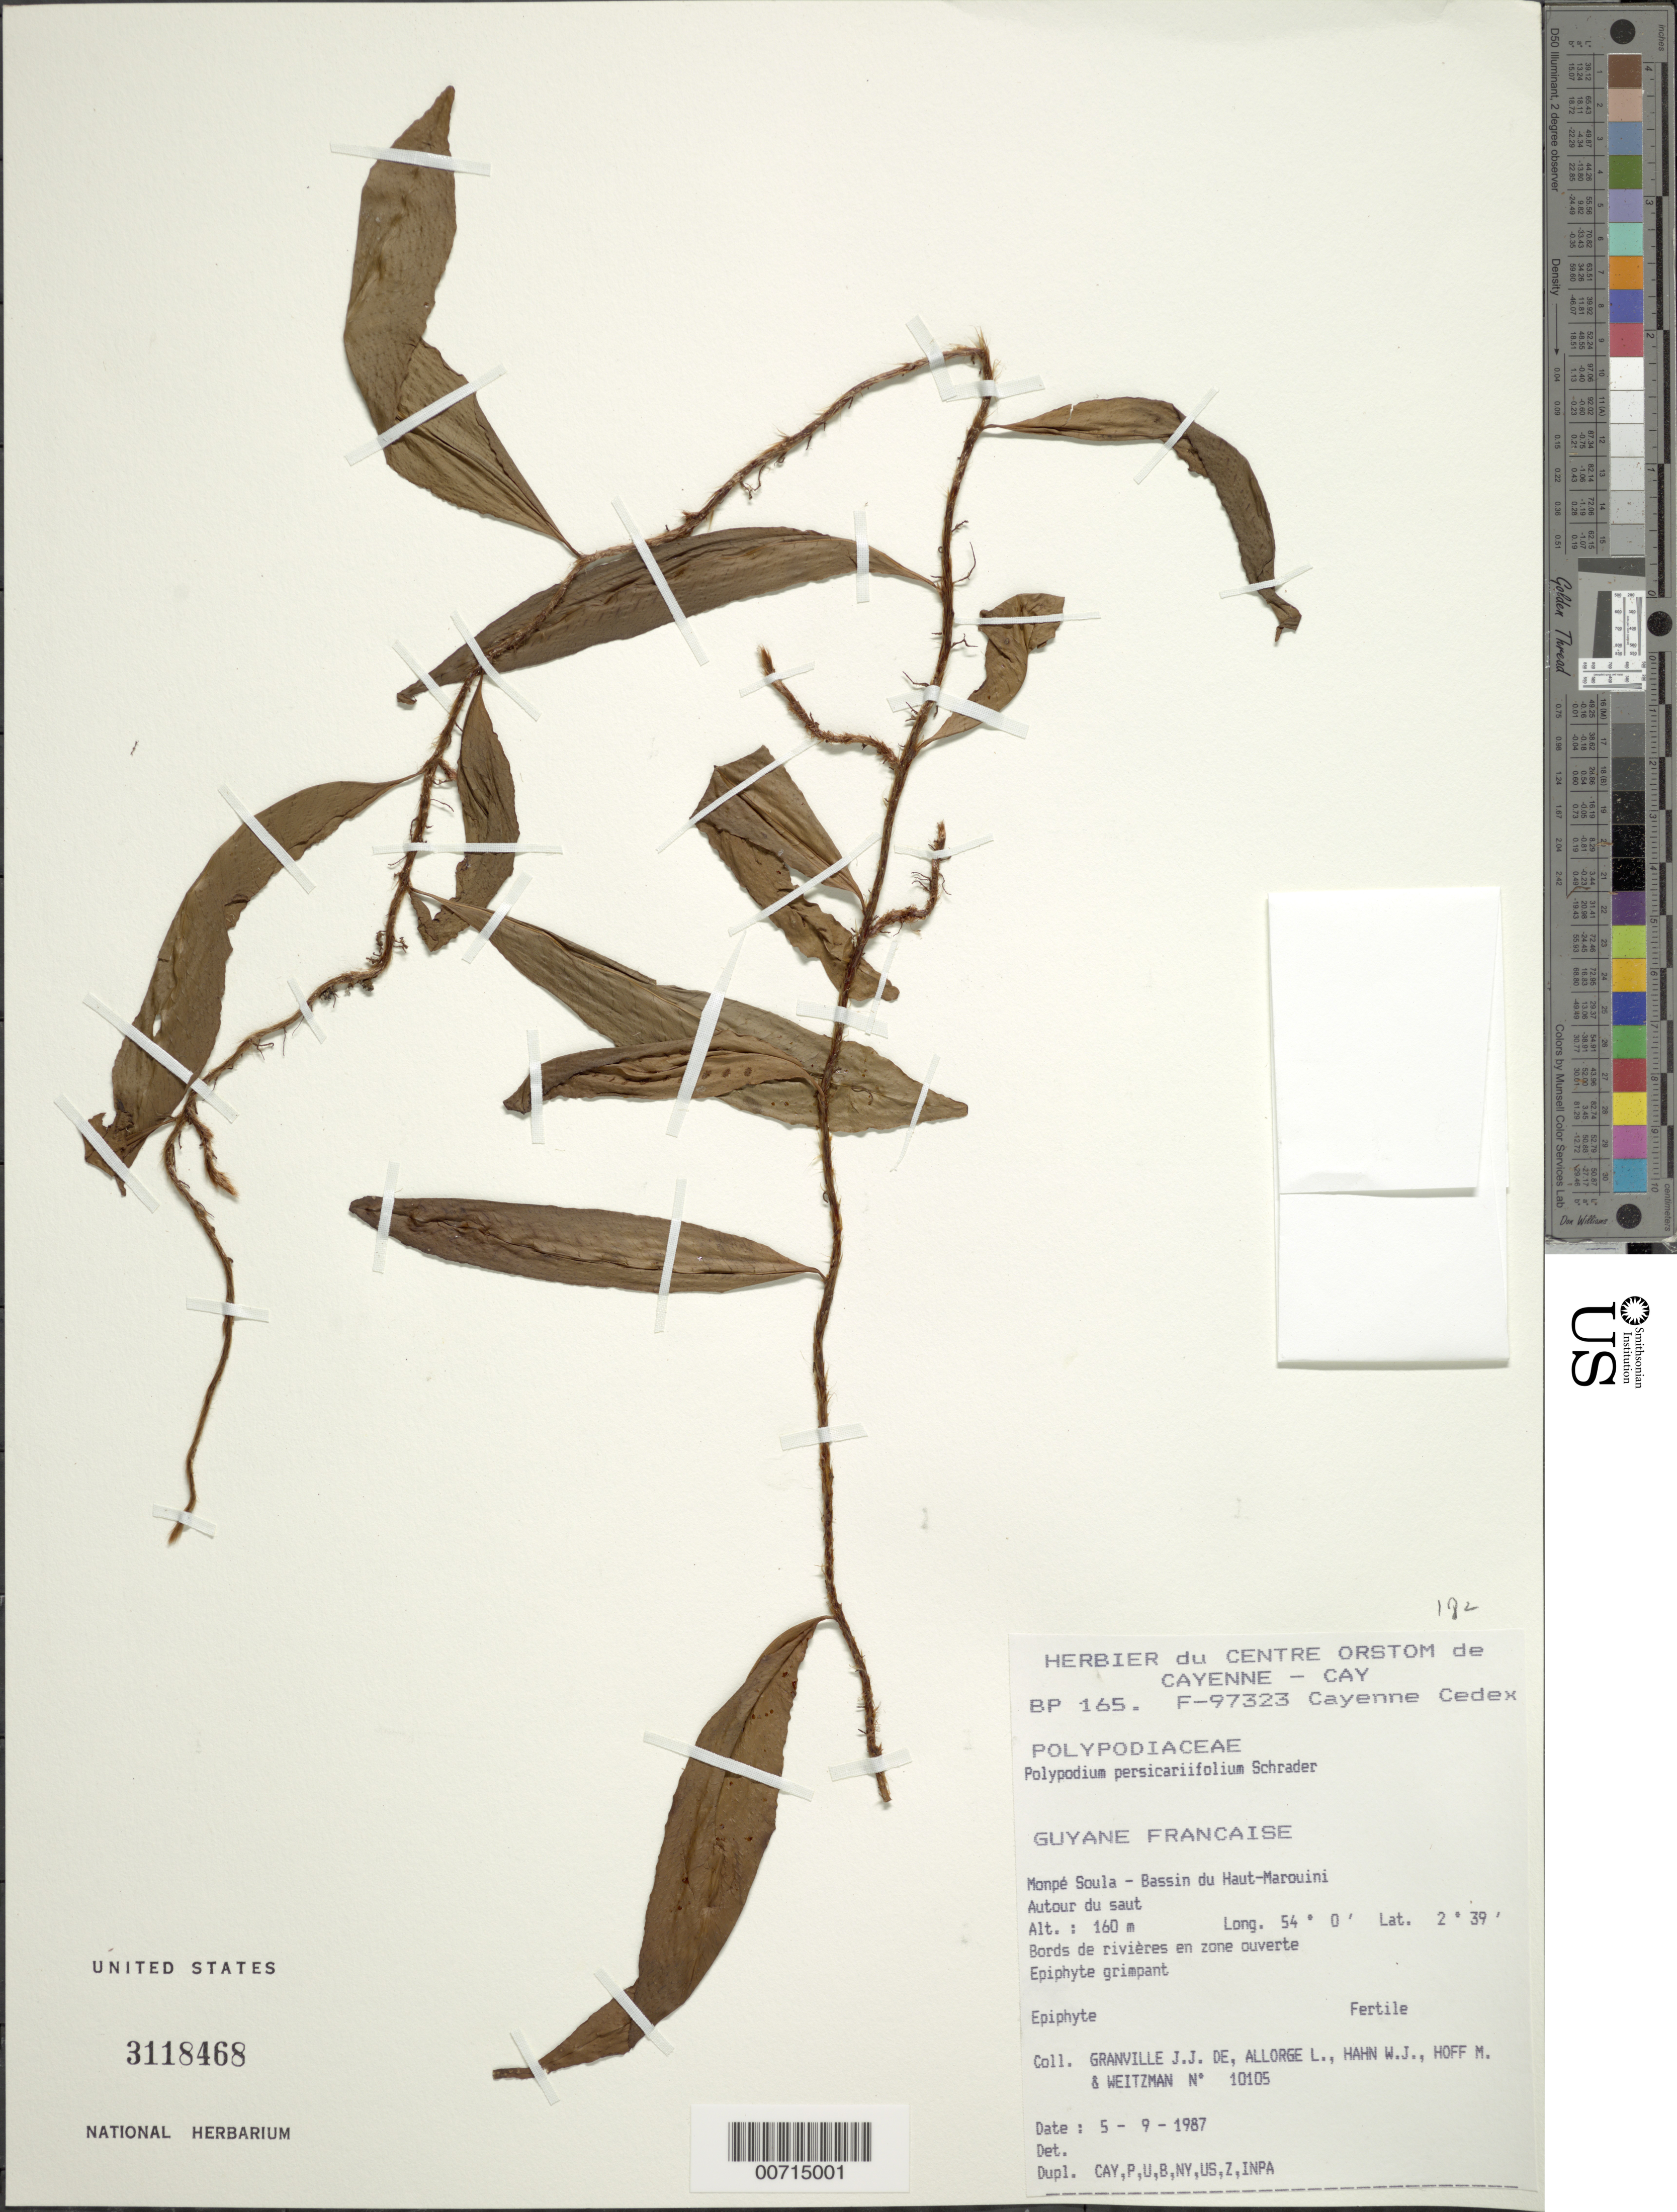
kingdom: Plantae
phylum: Tracheophyta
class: Polypodiopsida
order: Polypodiales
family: Polypodiaceae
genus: Microgramma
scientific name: Microgramma persicariifolia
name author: (Schrad.) C. Presl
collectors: J.-J. de Granville, L. Allorge, W. J. Hahn, M. Hoff & A. L. Weitzman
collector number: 10105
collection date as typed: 5-Sep-87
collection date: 1987-09-05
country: French Guiana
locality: Monpé Soula, Bassin du Haut-Marouini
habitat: Riverbank, open area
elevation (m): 160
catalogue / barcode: US 3118468